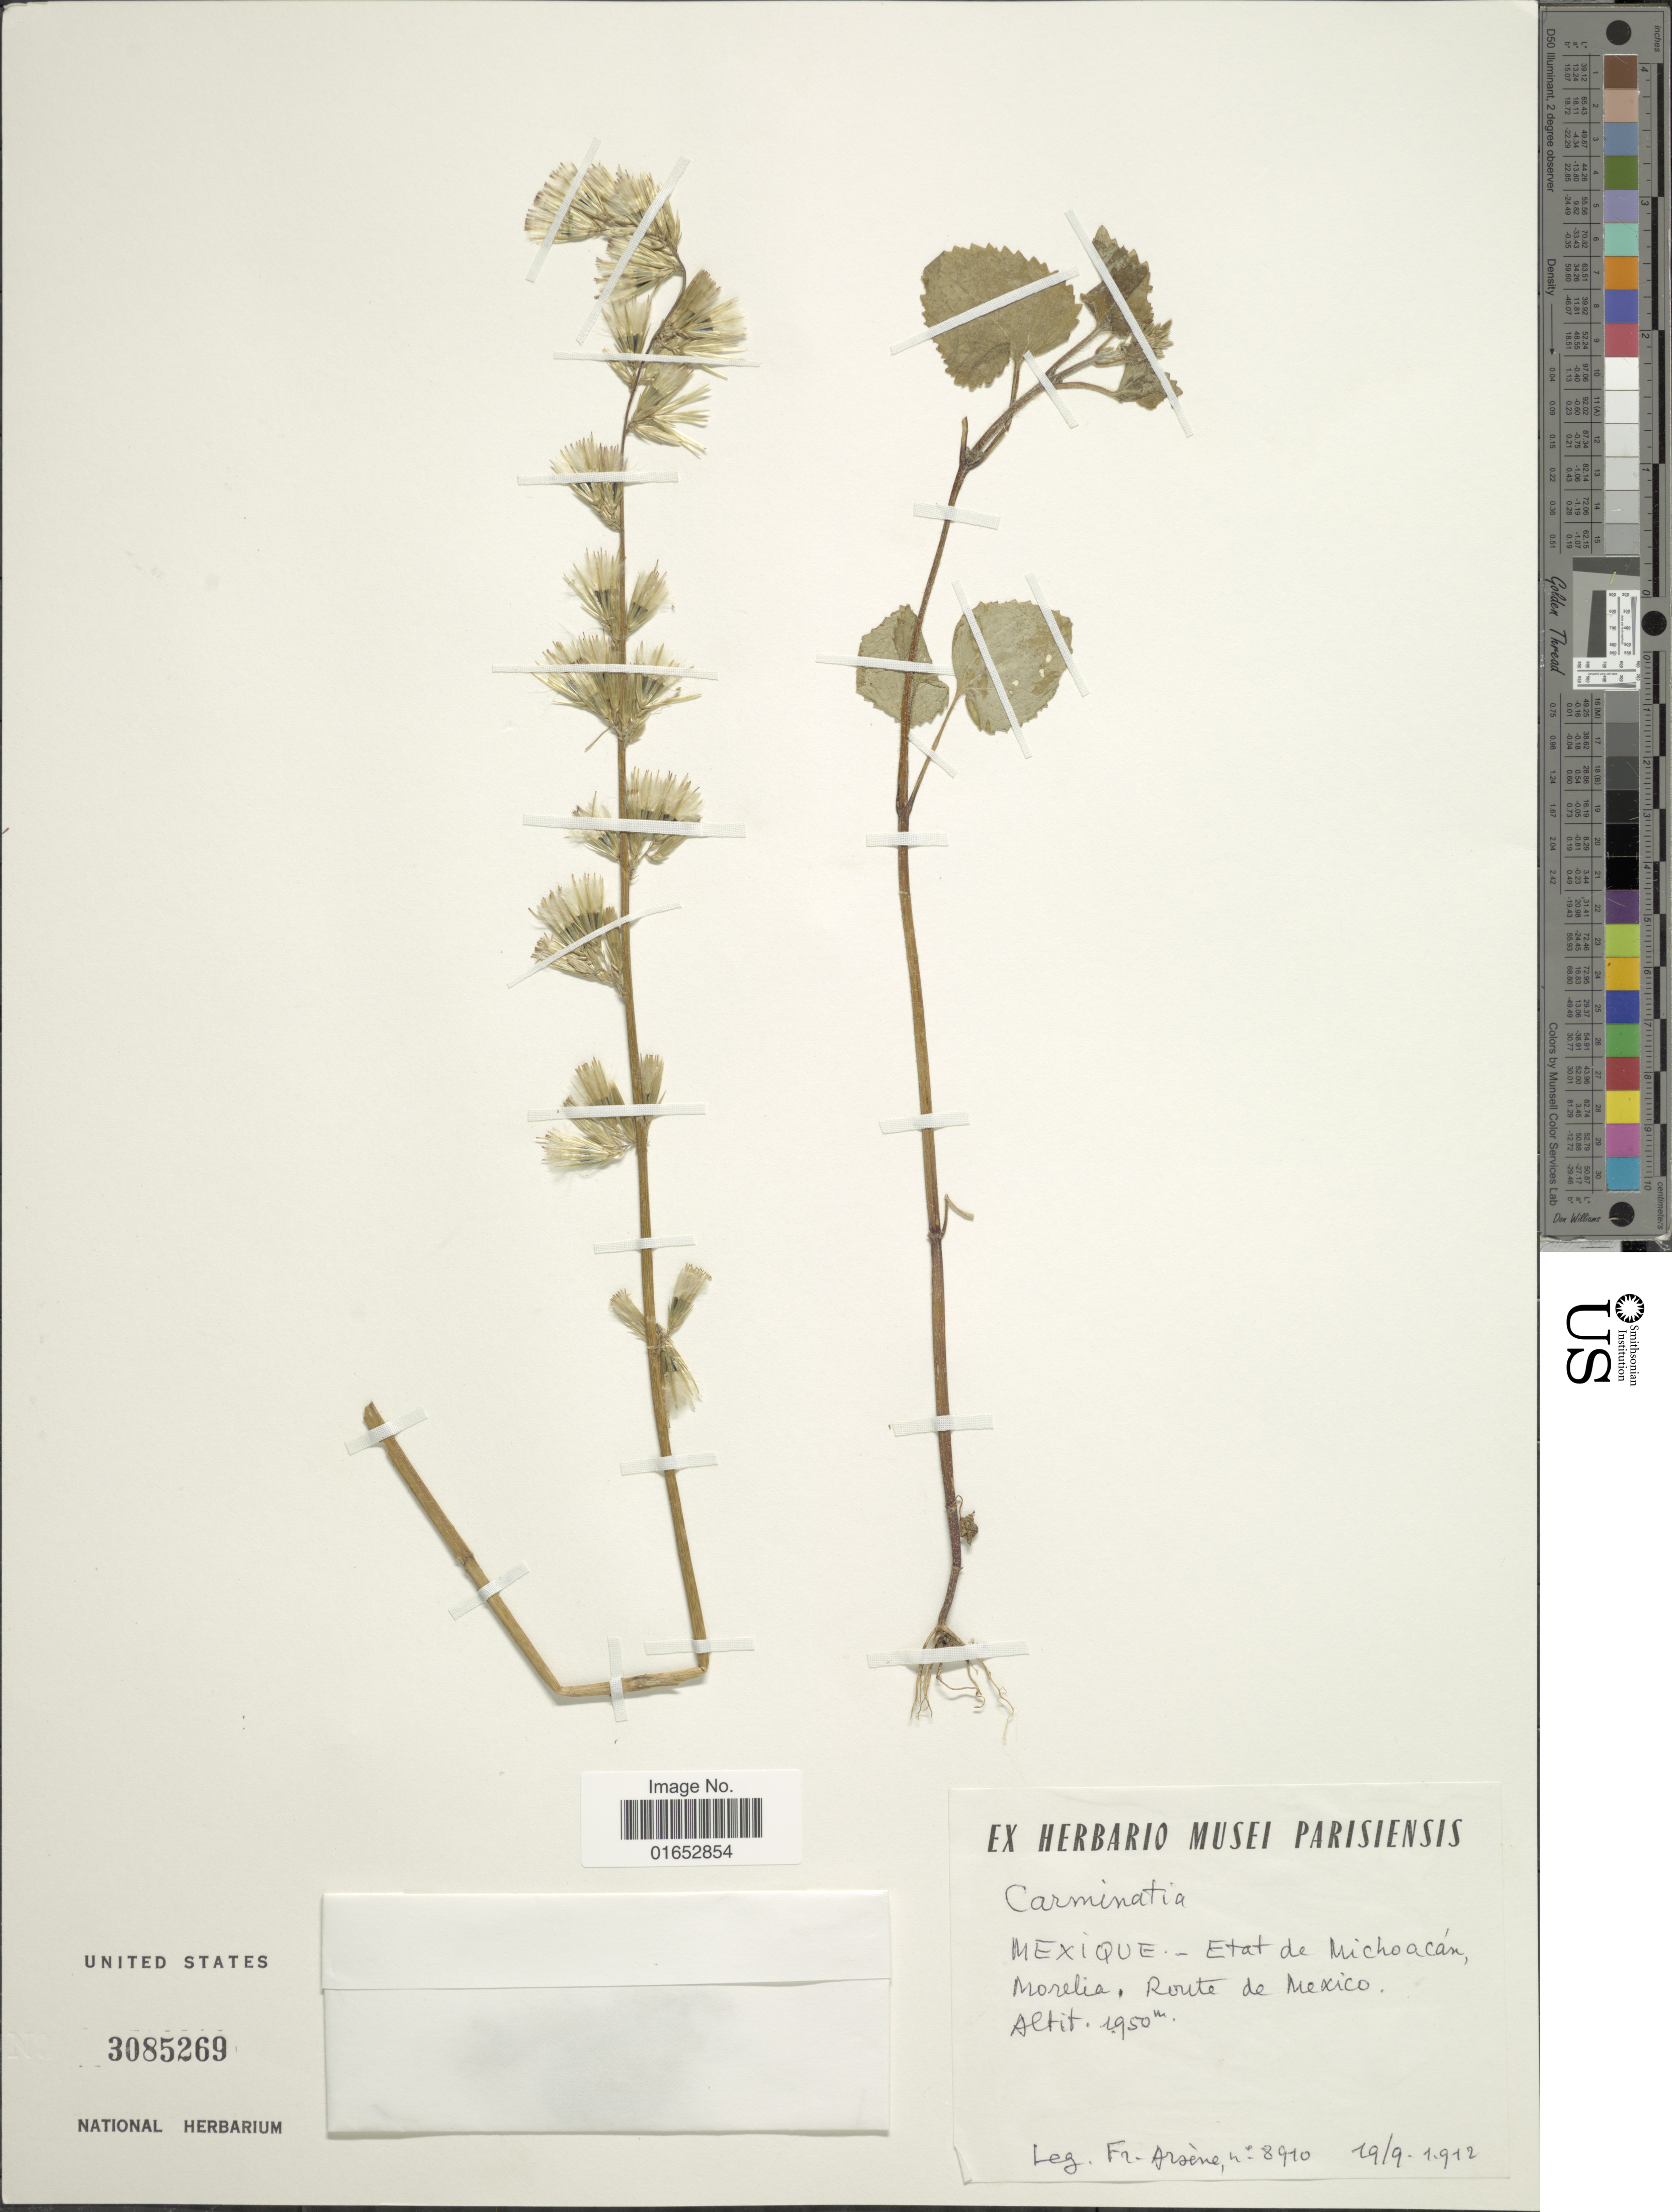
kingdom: Plantae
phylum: Tracheophyta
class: Magnoliopsida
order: Asterales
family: Asteraceae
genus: Carminatia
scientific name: Carminatia tenuiflora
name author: DC.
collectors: F. Arsène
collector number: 8910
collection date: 1912-09-19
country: Mexico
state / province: Michoacán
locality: Morelia, Route de Mexico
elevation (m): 1950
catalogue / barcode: US 3085269